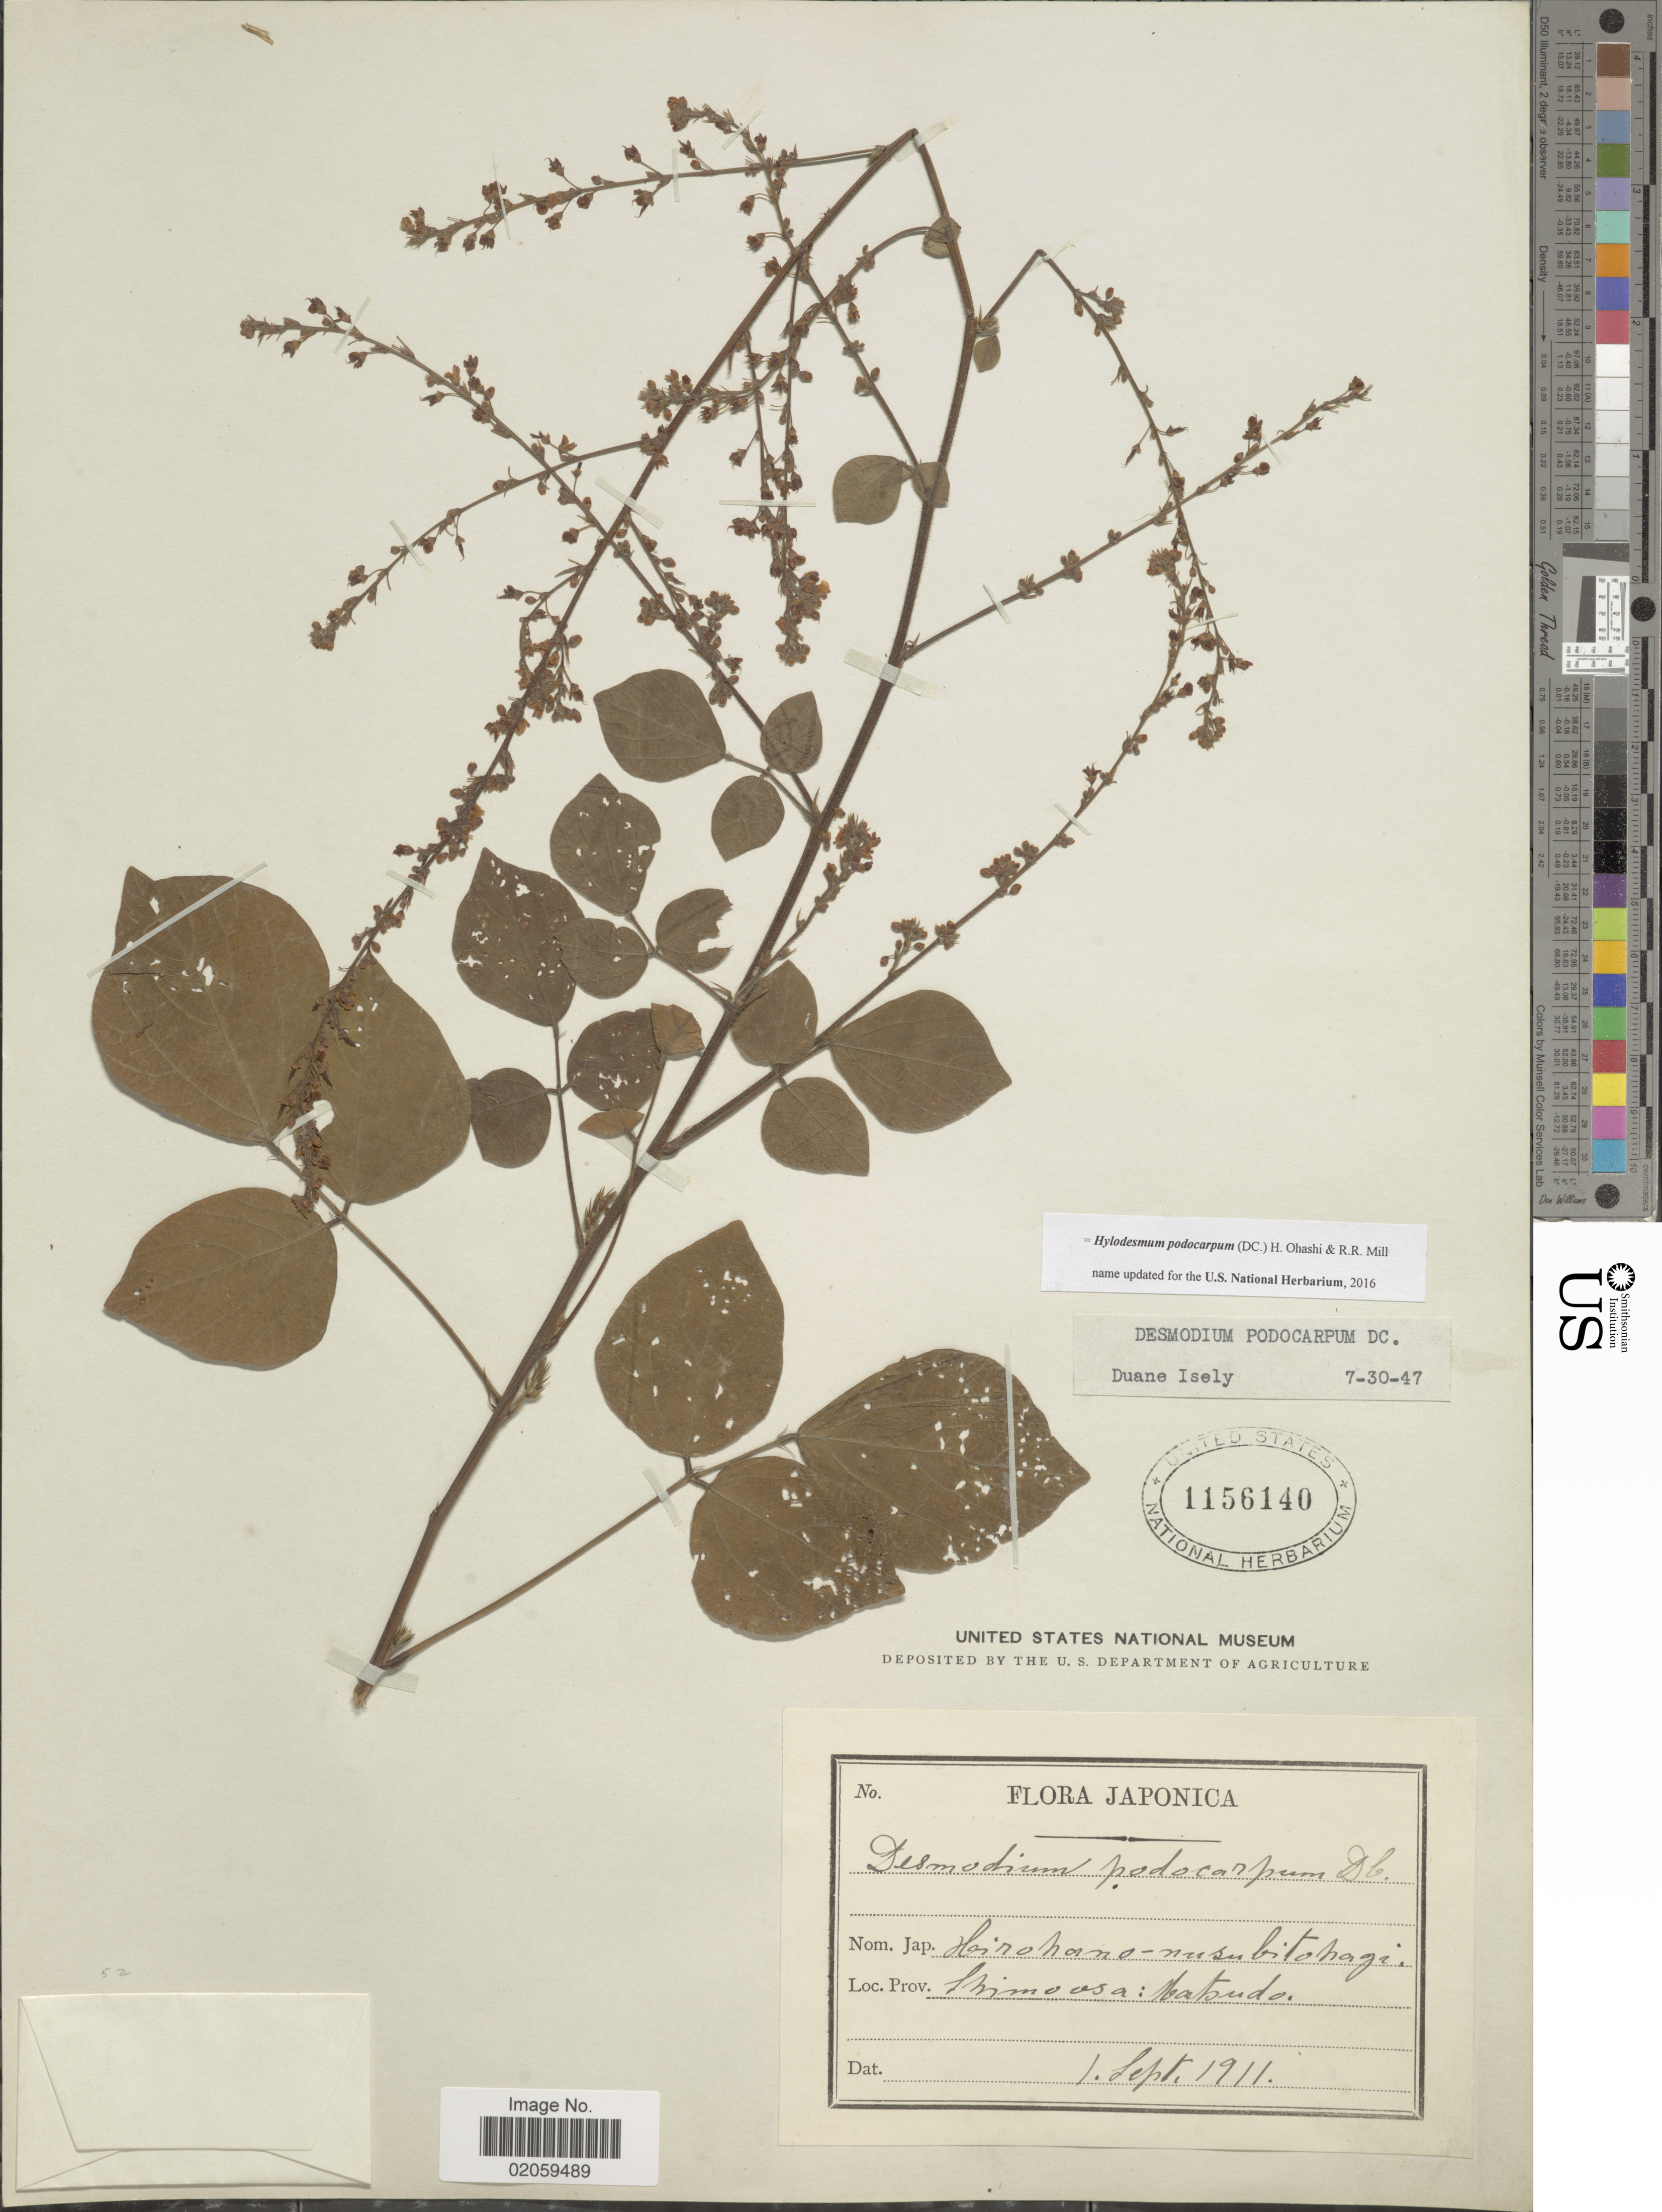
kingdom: Plantae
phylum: Tracheophyta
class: Magnoliopsida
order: Fabales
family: Fabaceae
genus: Hylodesmum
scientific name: Hylodesmum podocarpum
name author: (DC.) H. Ohashi & R.R. Mill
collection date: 1911-09-01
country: Japan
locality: Shimoosa, Matsudo.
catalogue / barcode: US 1156140